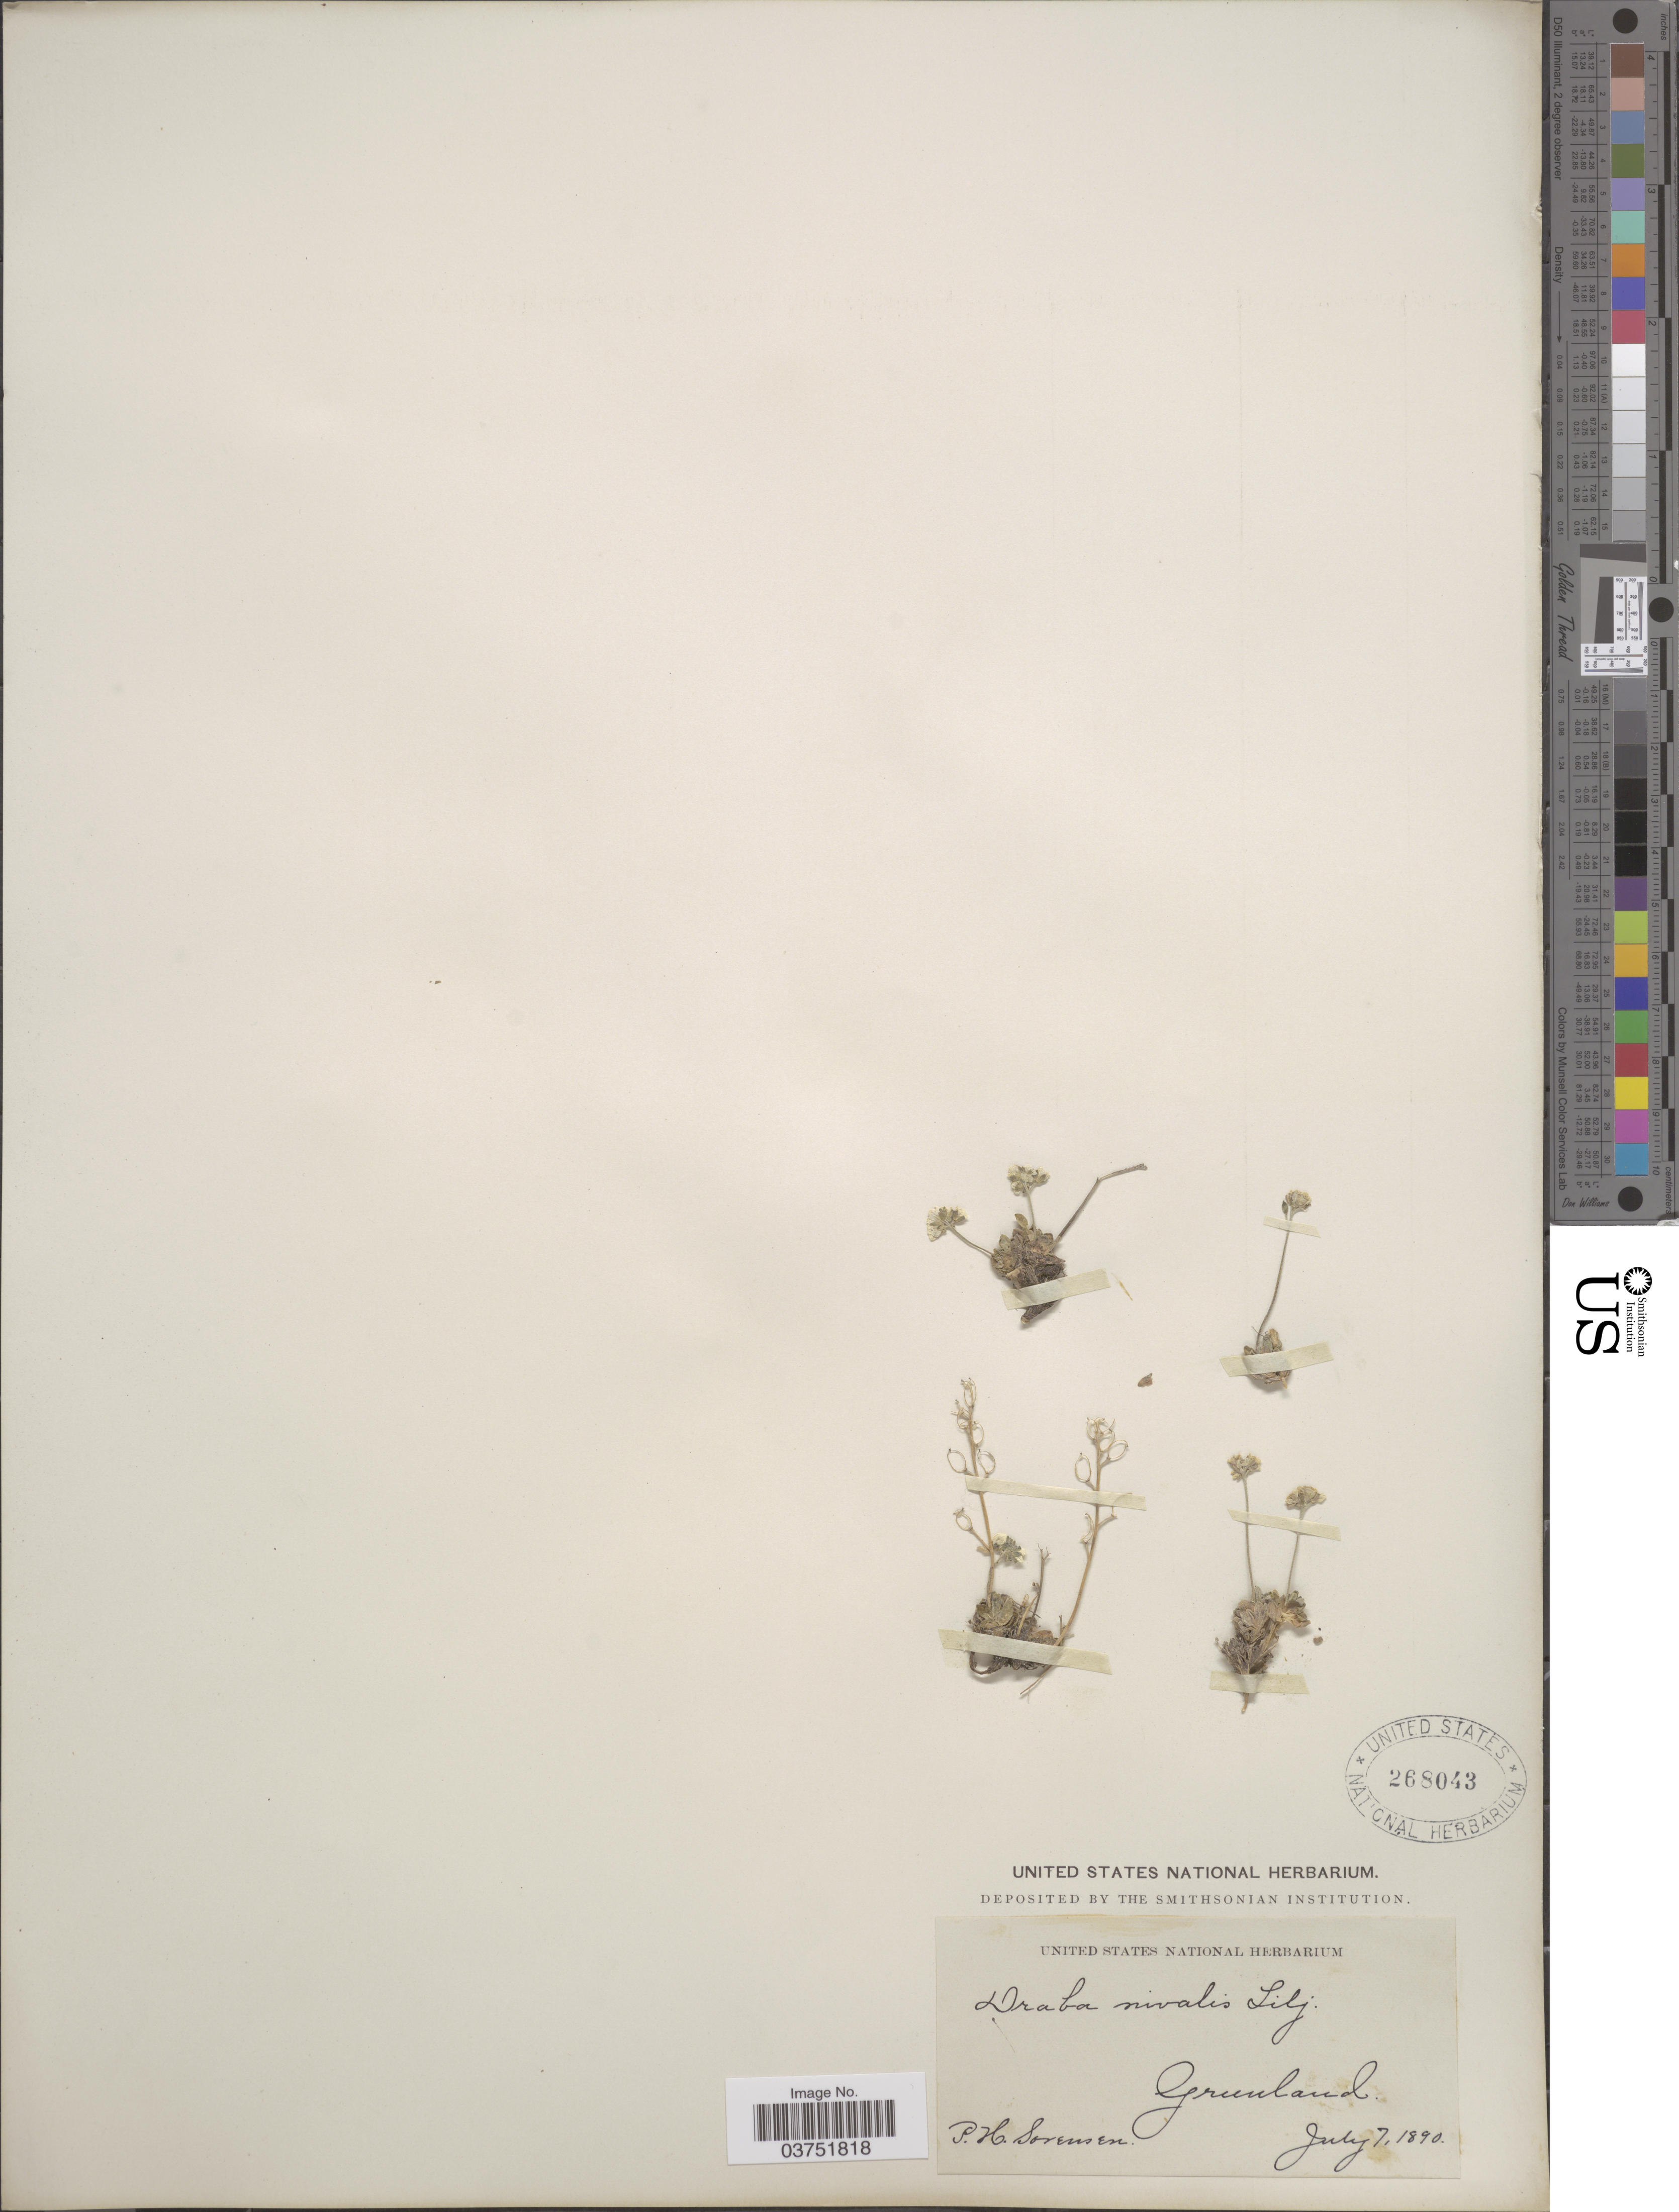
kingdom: Plantae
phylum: Tracheophyta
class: Magnoliopsida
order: Brassicales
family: Brassicaceae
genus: Draba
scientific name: Draba nivalis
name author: Lilj.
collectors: P. Sorensen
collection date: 1890-07-07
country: Greenland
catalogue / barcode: US 268043